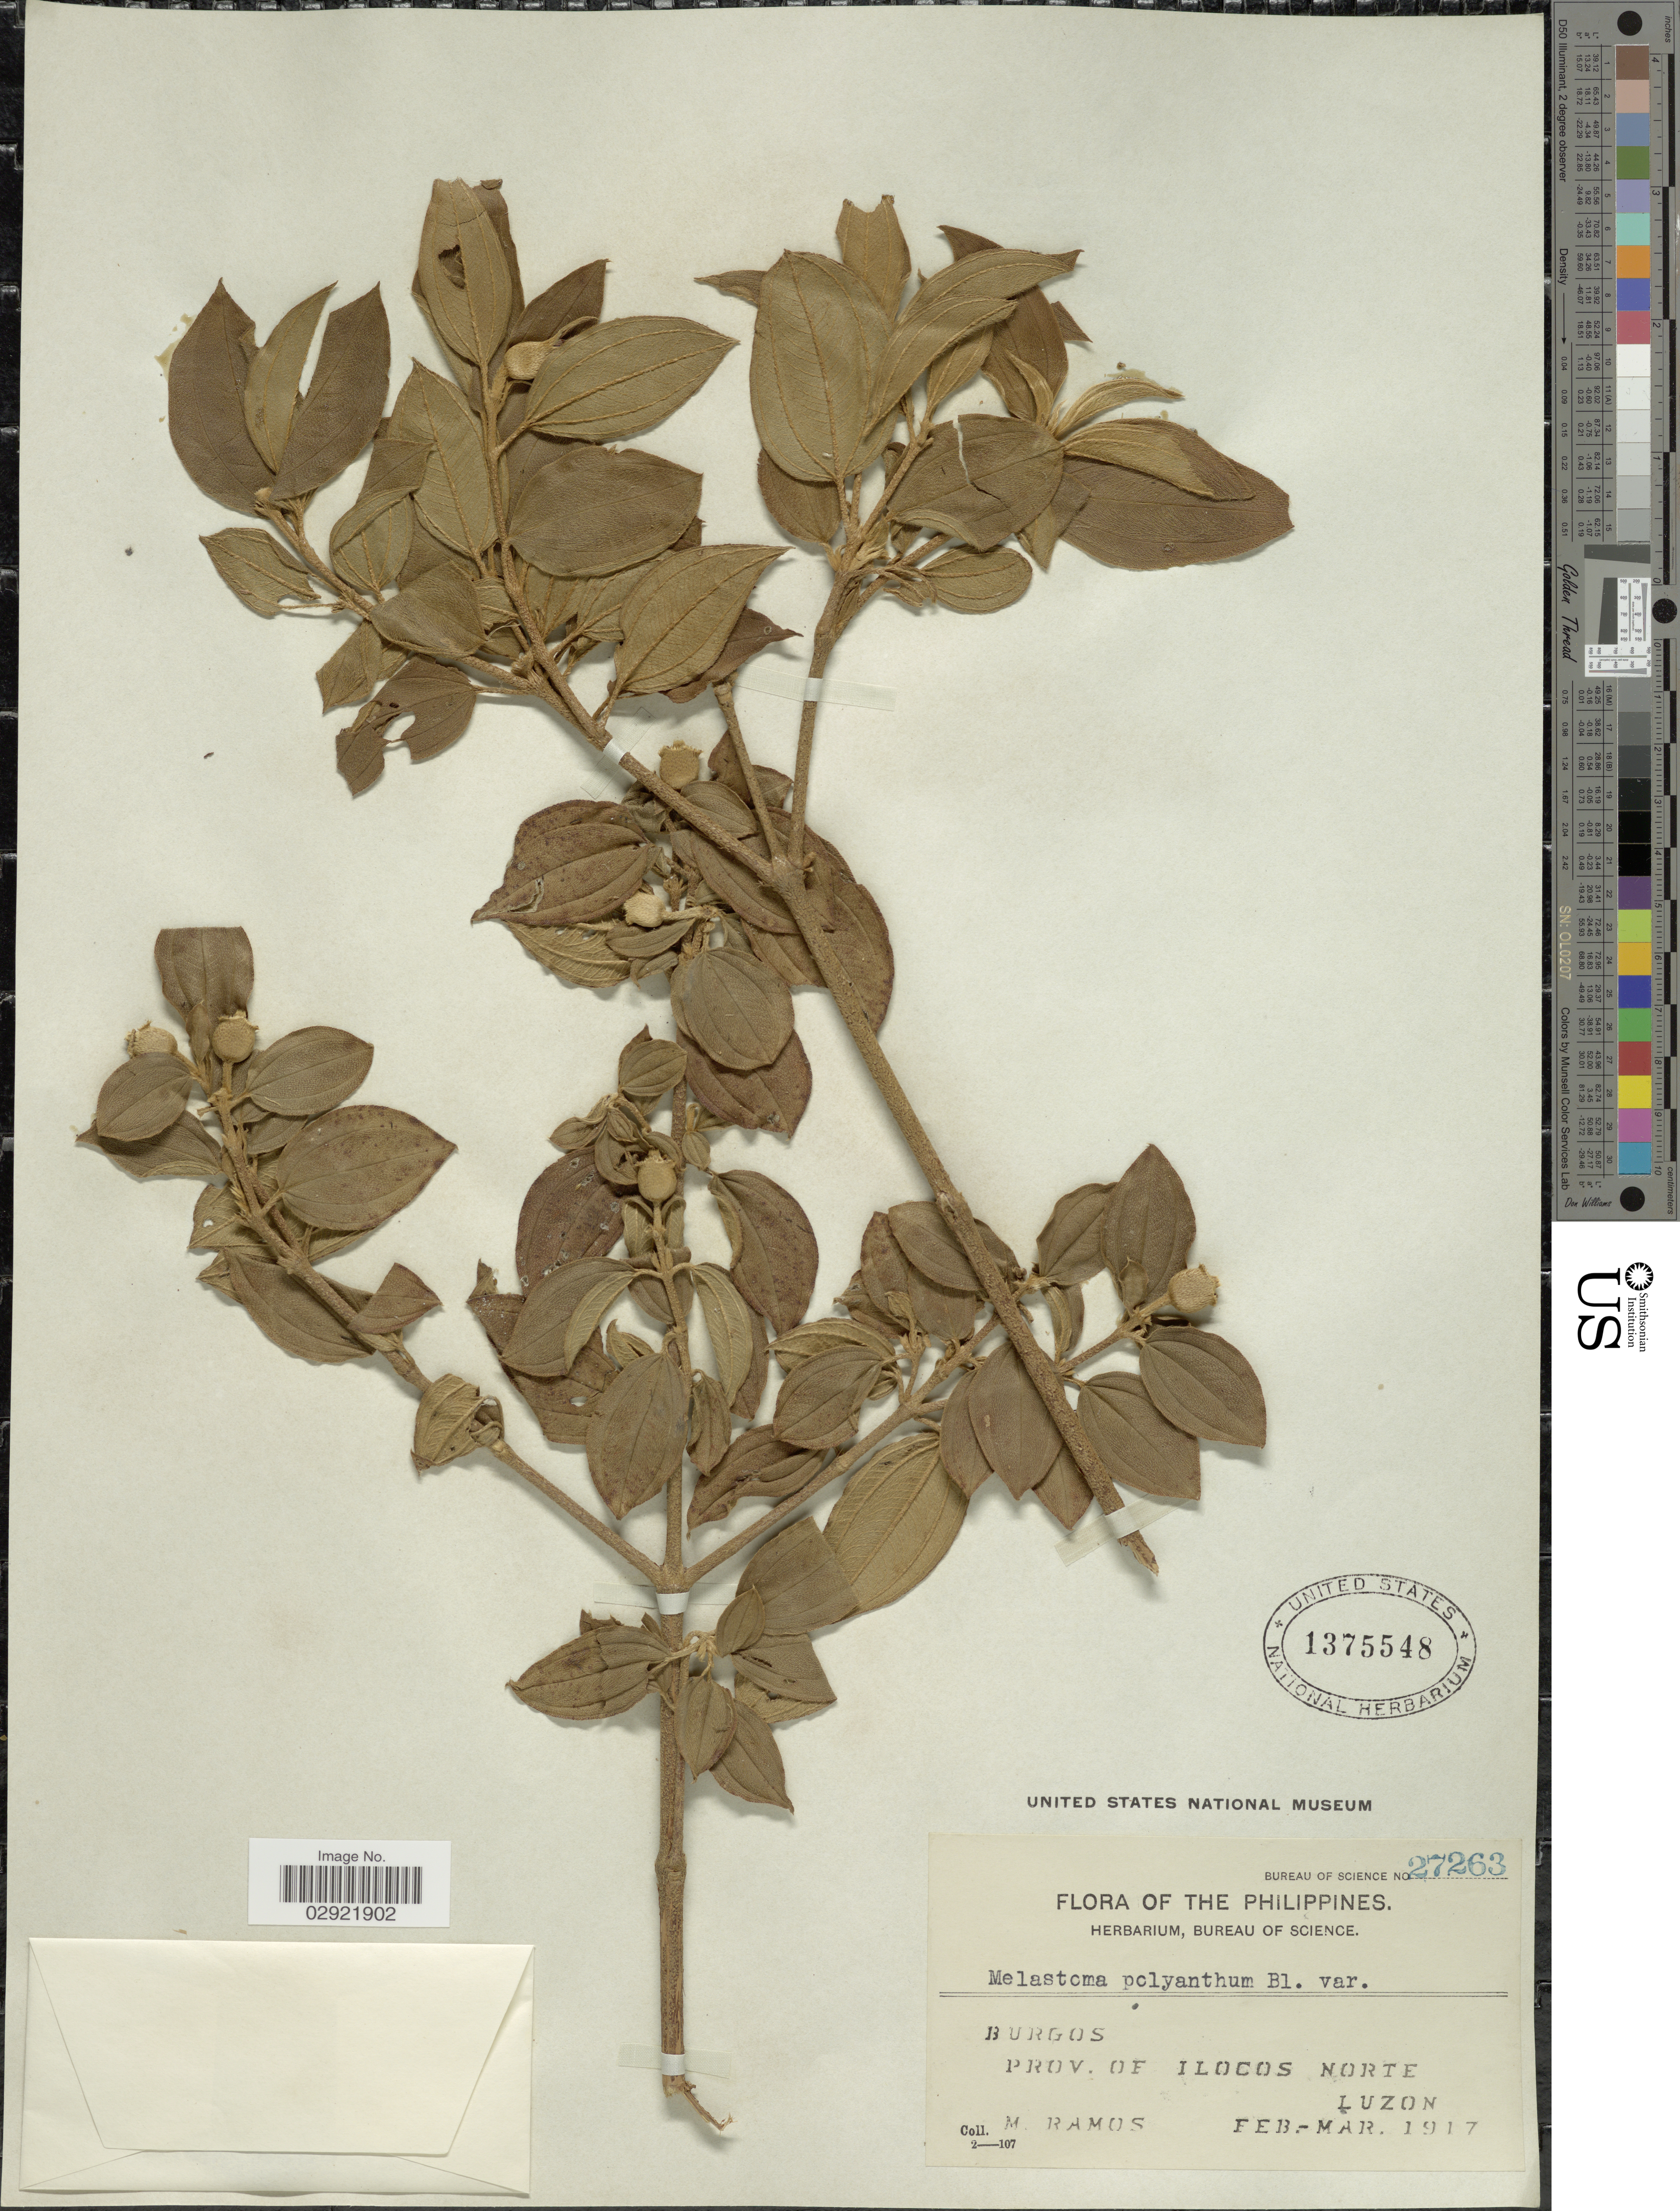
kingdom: Plantae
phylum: Tracheophyta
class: Magnoliopsida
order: Myrtales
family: Melastomataceae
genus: Melastoma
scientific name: Melastoma malabathricum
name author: L.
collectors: M. Ramos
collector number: Bureau of Science 27263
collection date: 1917-02/1917-03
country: Philippines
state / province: Ilocos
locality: Burgos, Prov. of Ilocos Norte, Luzon.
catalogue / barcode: US 1375548